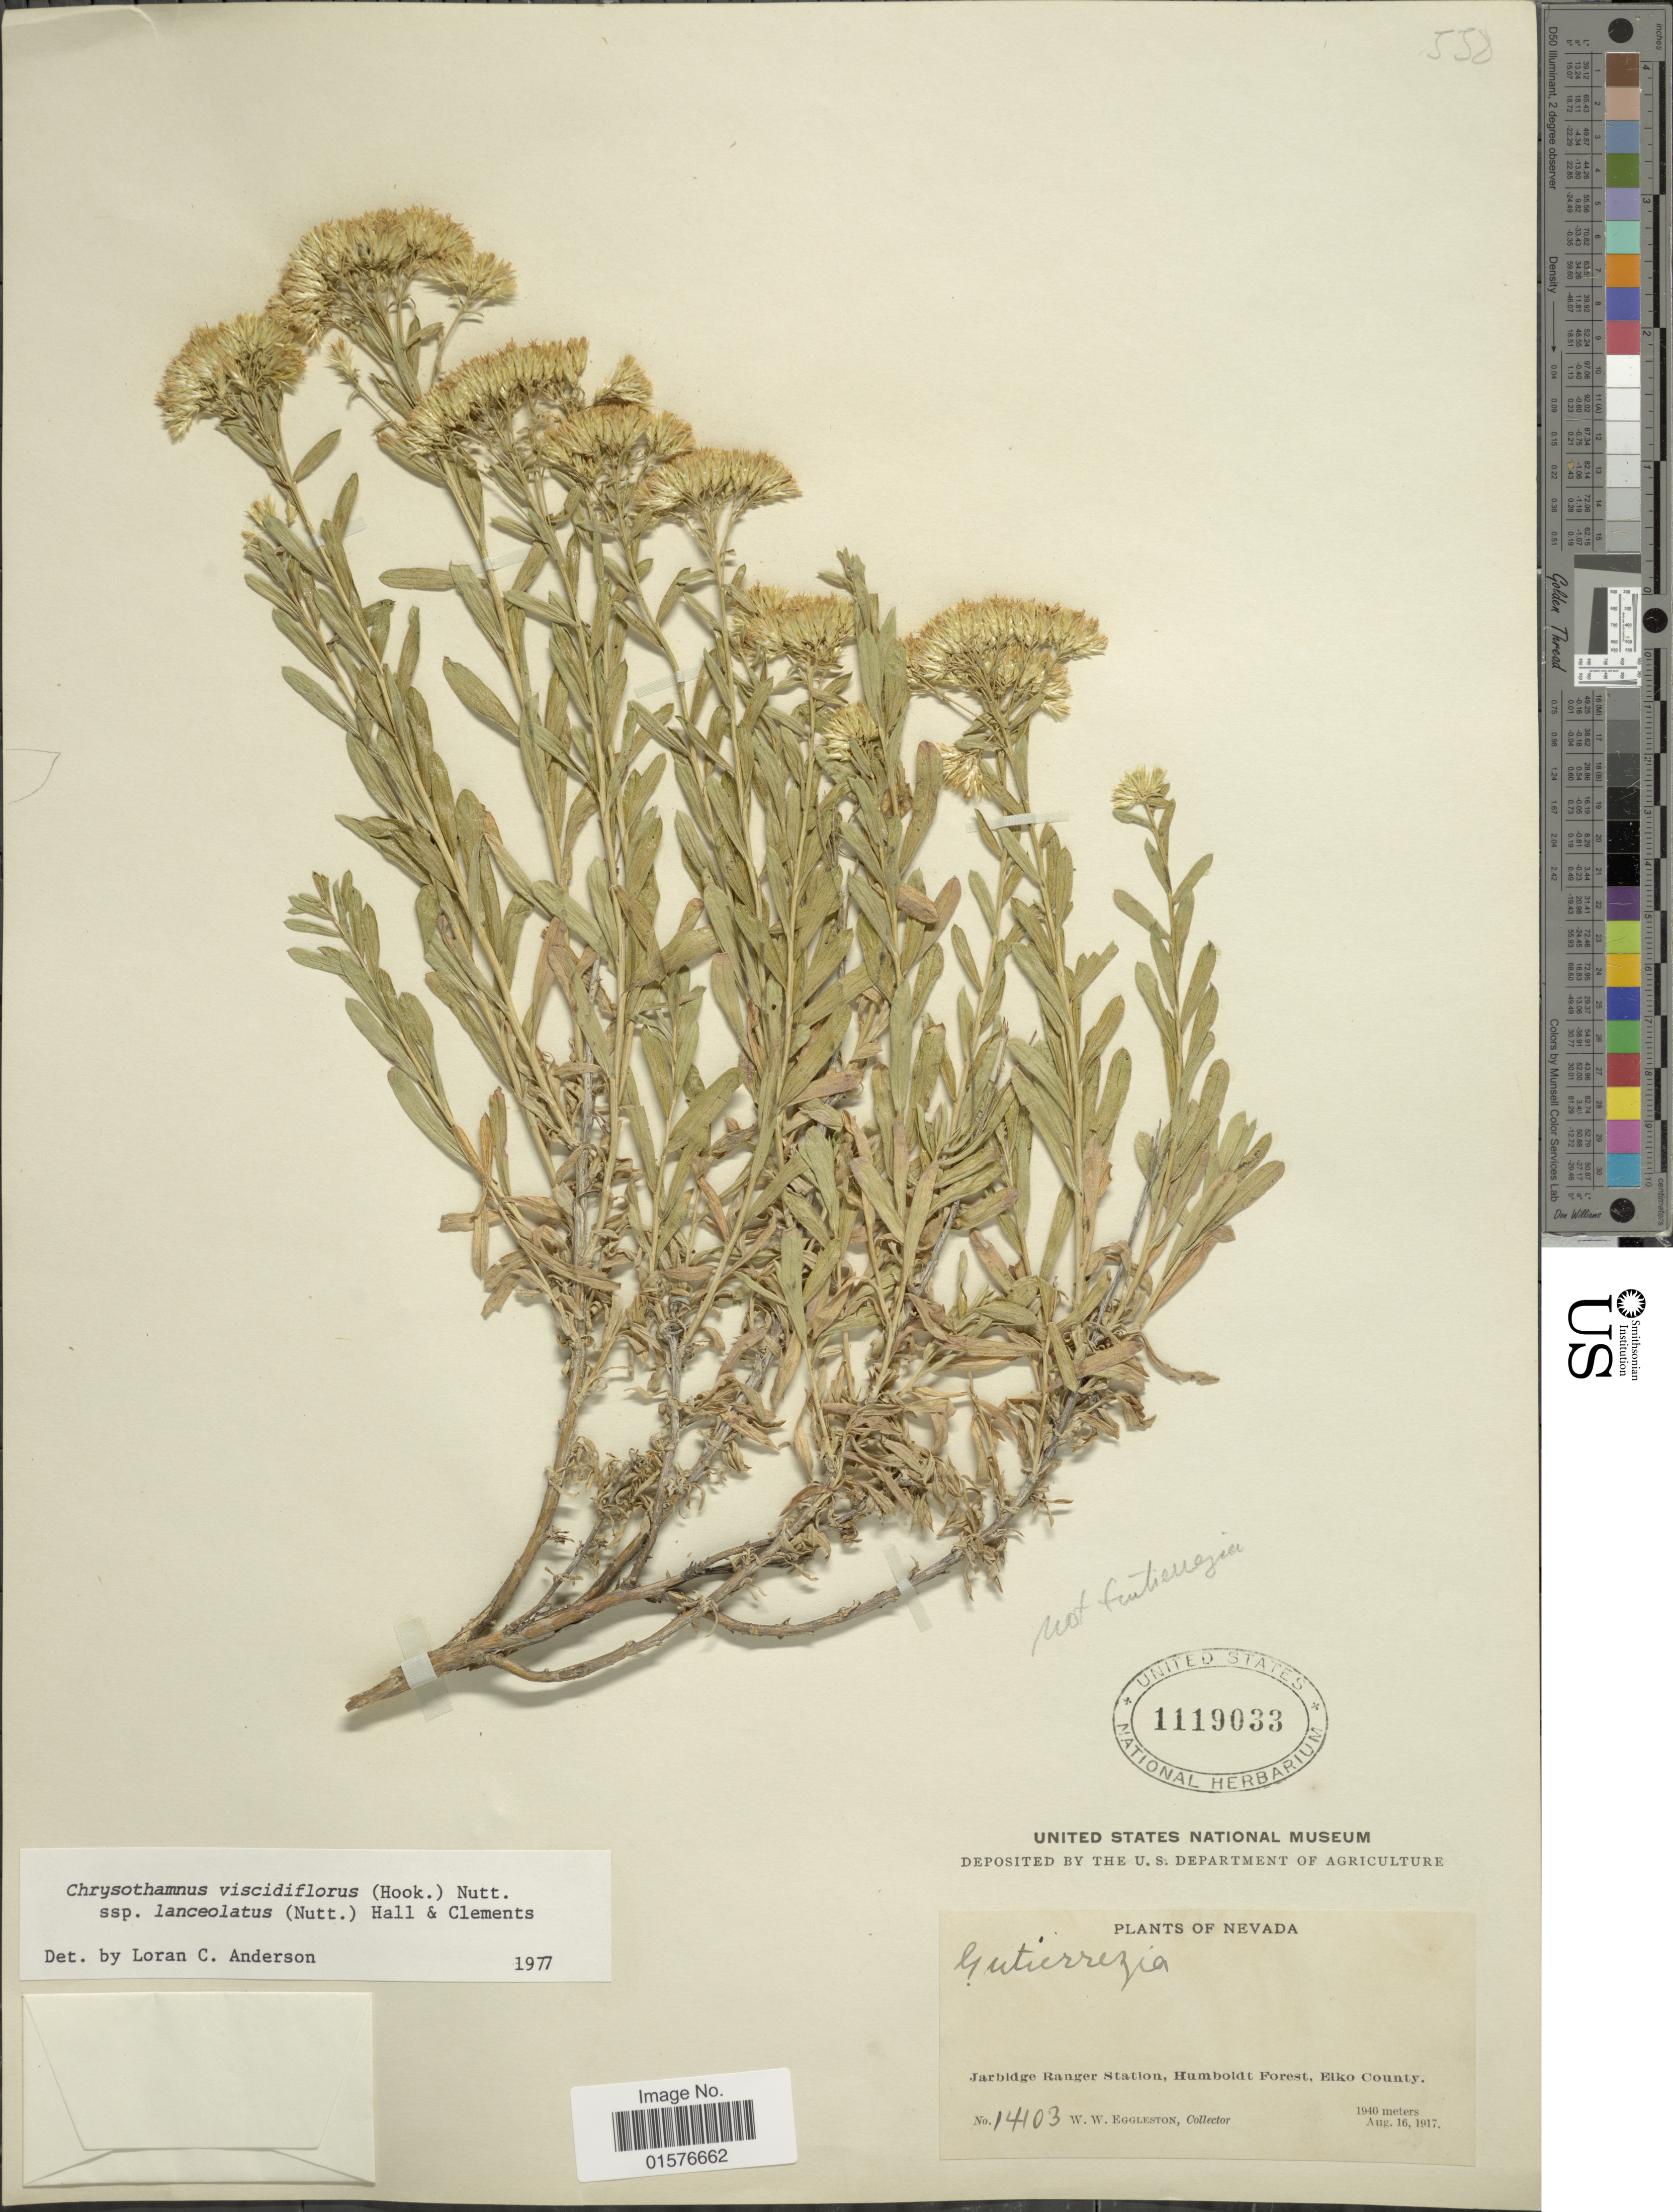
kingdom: Plantae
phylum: Tracheophyta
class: Magnoliopsida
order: Asterales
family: Asteraceae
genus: Chrysothamnus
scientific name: Chrysothamnus viscidiflorus subsp. lanceolatus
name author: (Nutt.) H.M. Hall & Clem.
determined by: Urbatsch, Lowell E., Curator (LSU), Louisiana State University (UNITED STATES)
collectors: W. W. Eggleston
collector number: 14103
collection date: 1917-08-16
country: United States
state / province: Nevada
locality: Jarbridge Ranger Station, Humboldt Forest, Elko County.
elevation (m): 1940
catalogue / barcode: US 1119033